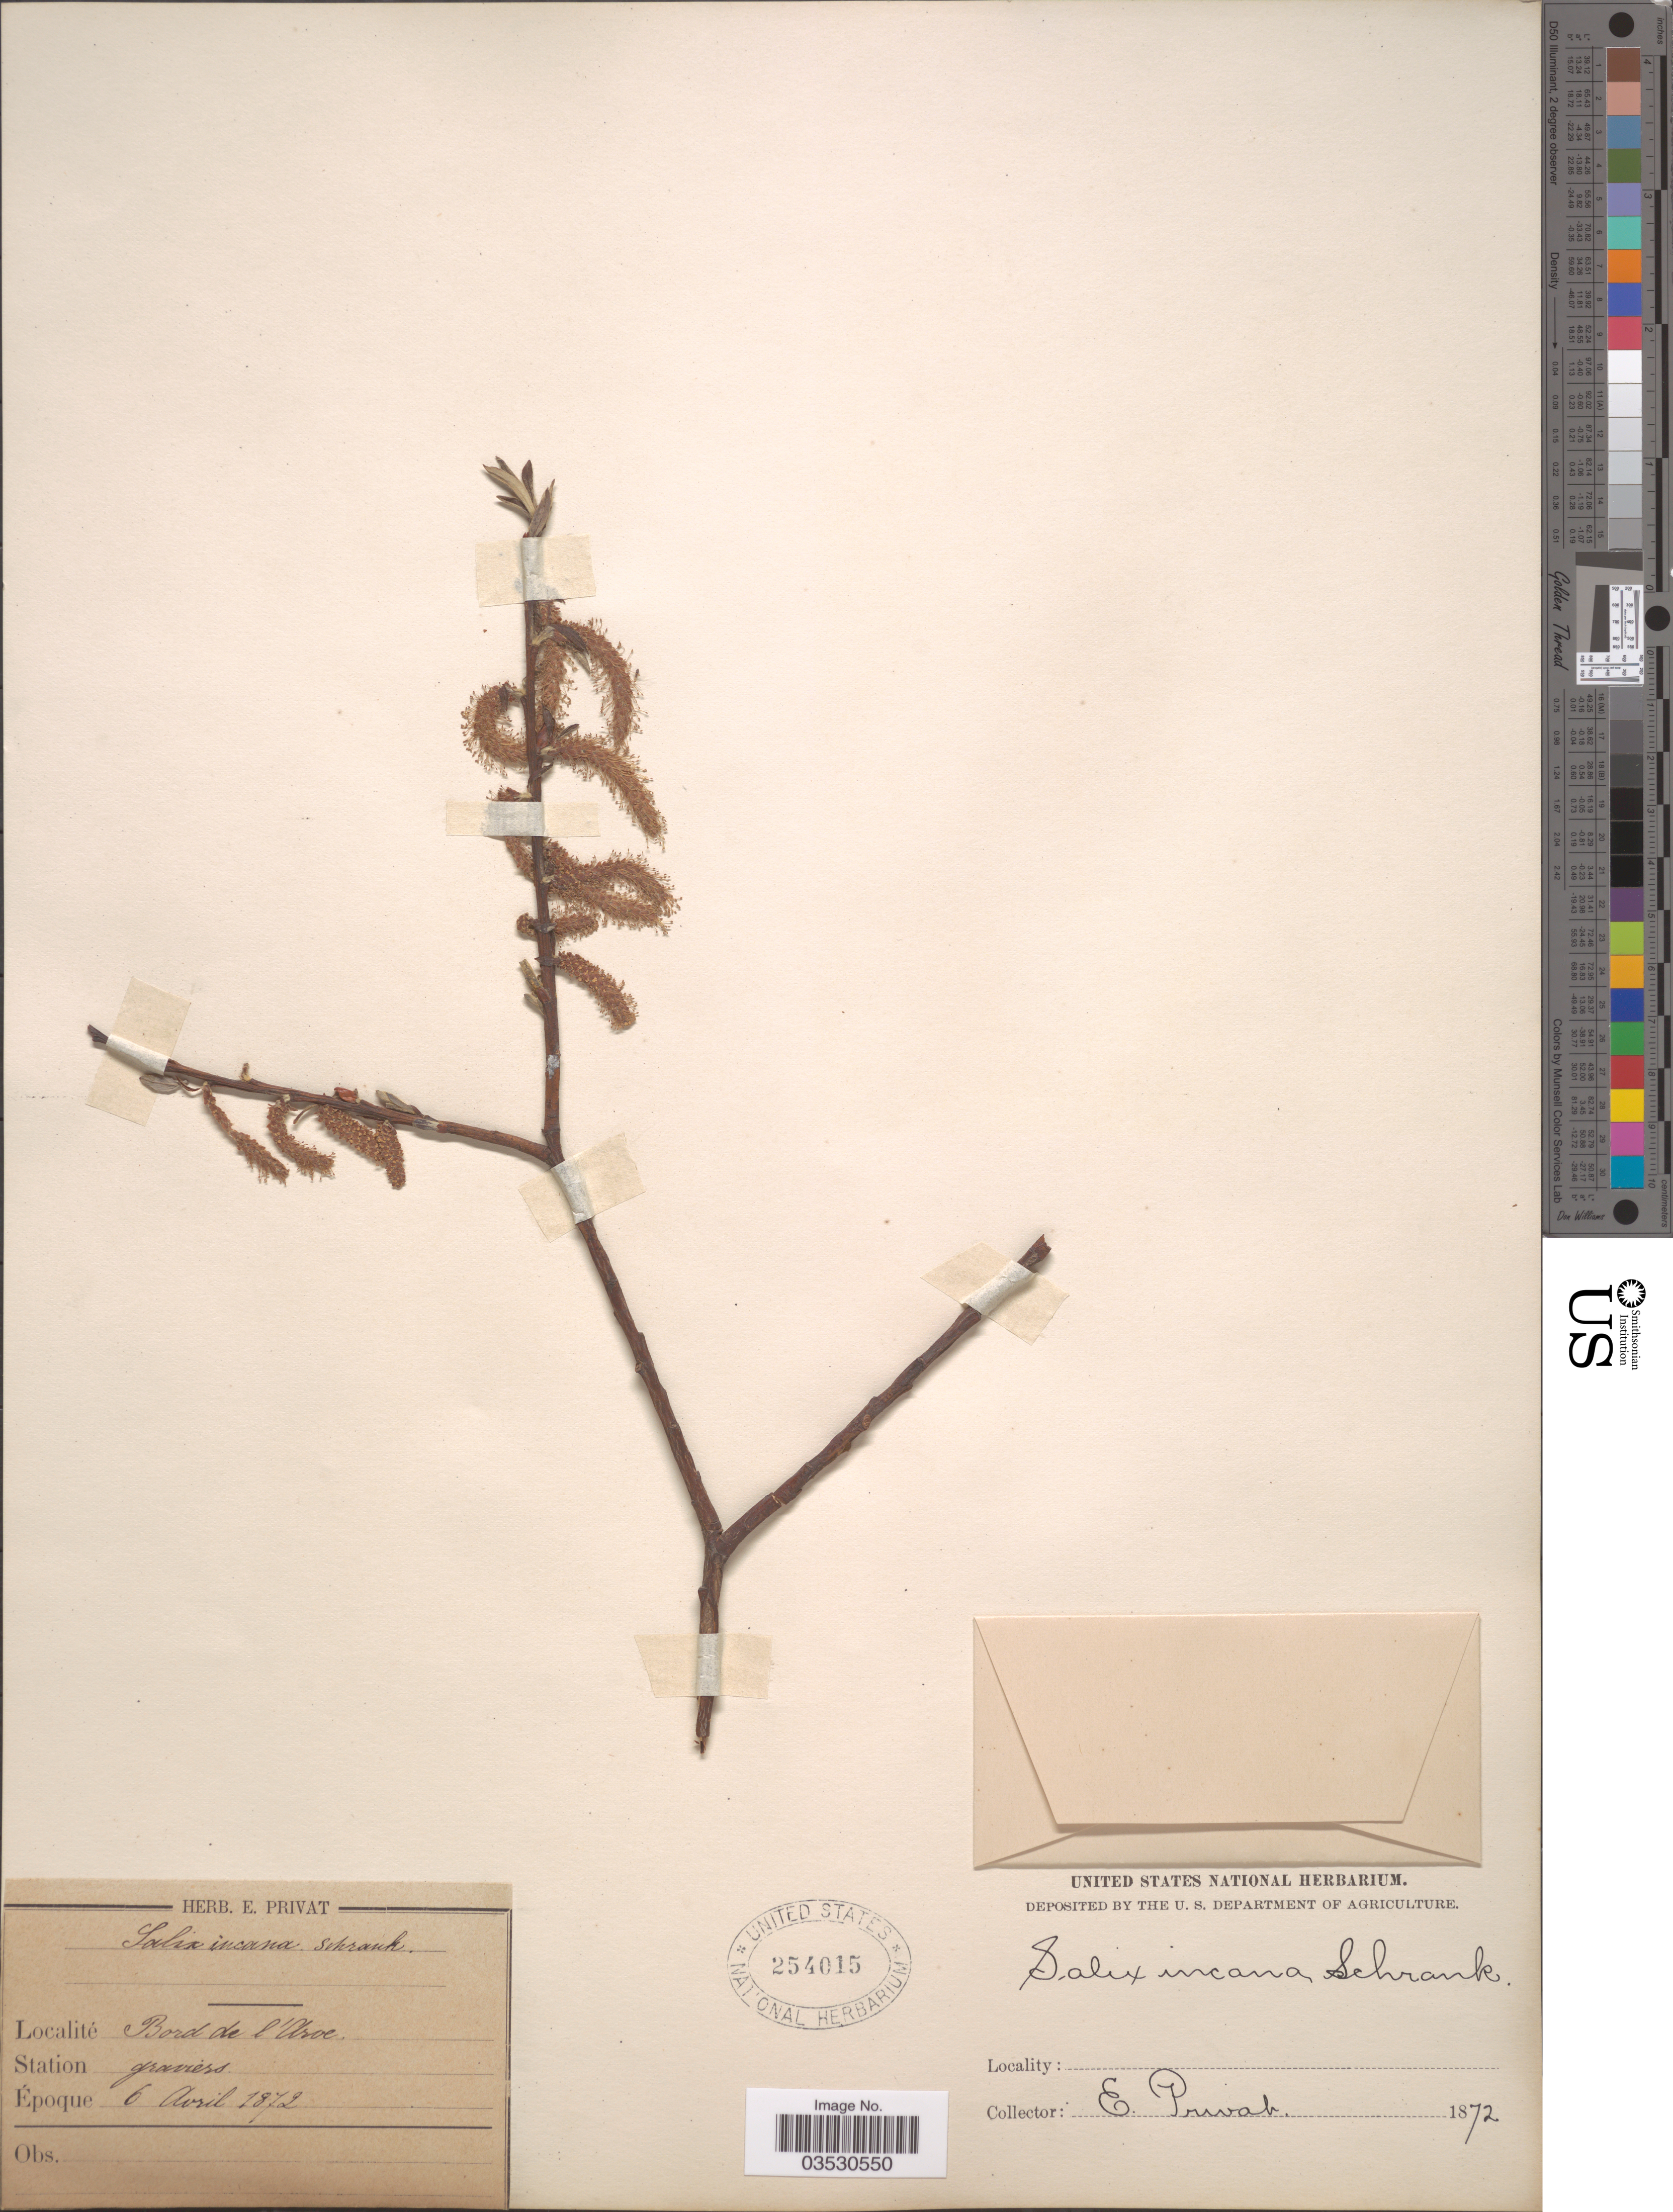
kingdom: Plantae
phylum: Tracheophyta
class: Magnoliopsida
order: Malpighiales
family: Salicaceae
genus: Salix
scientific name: Salix incana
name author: Michx.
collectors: E. Privat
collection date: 1872-04-06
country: France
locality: Bord de l'Arve.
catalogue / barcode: US 254015